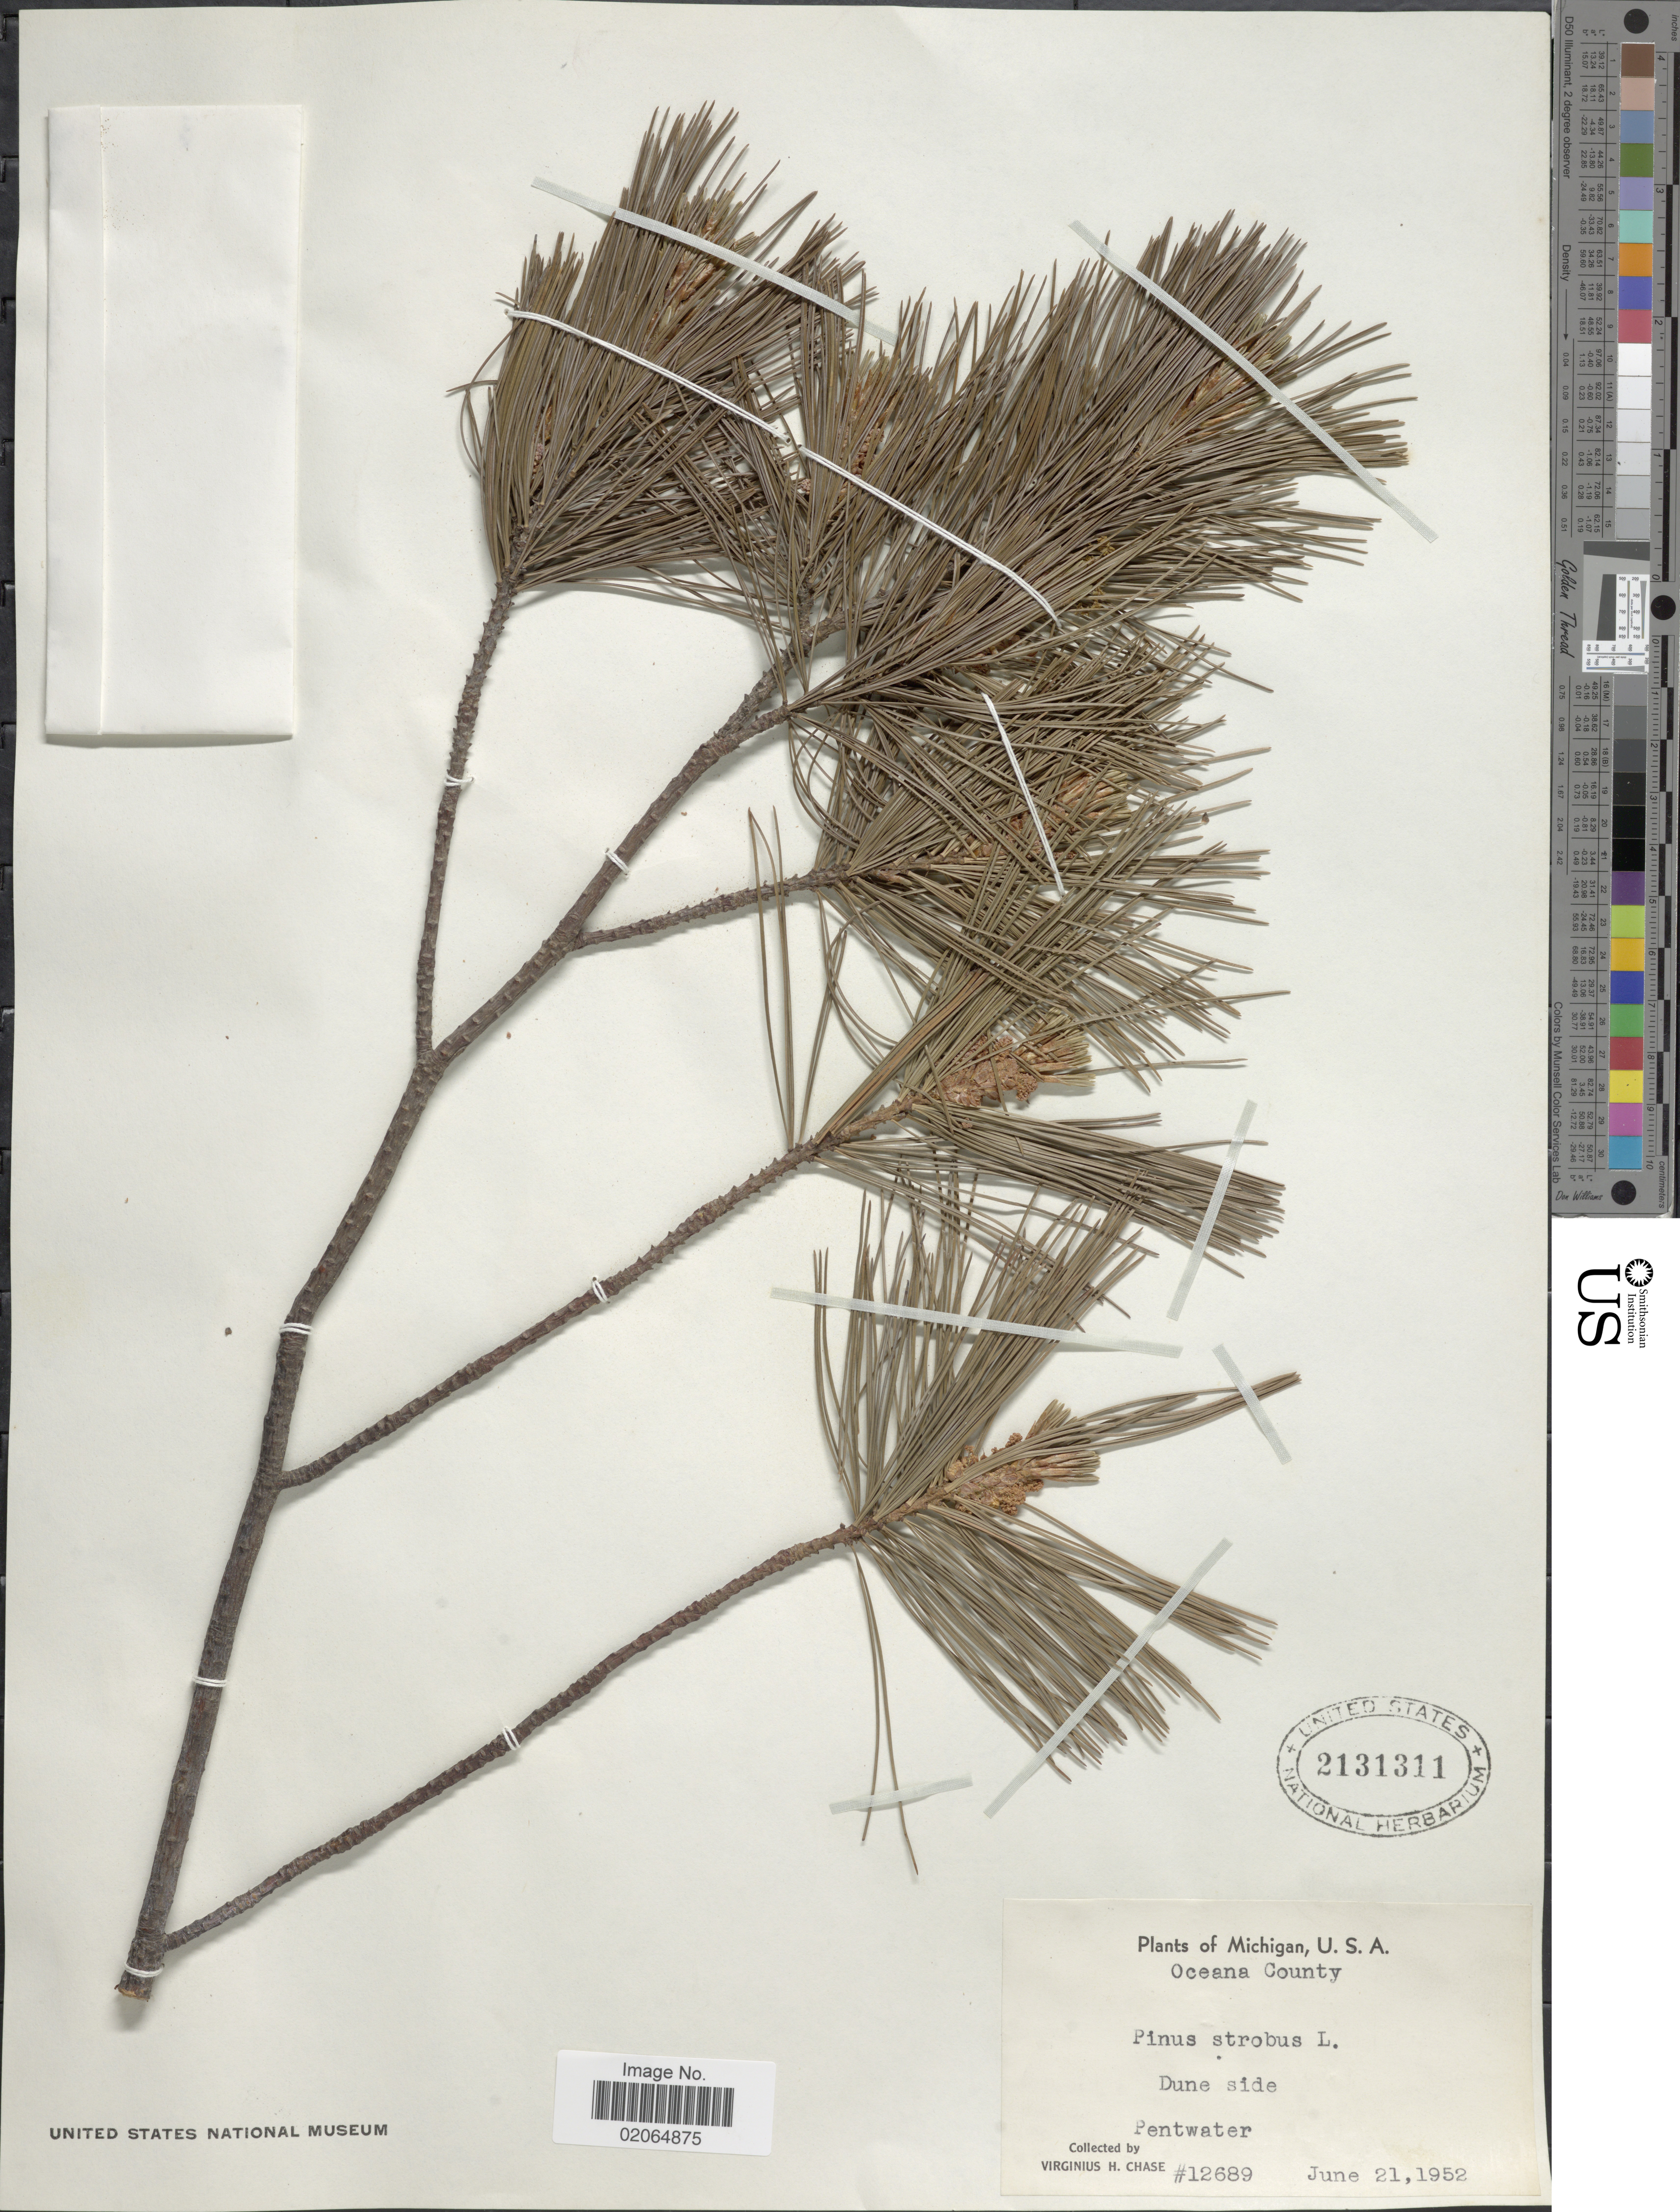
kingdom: Plantae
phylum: Tracheophyta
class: Pinopsida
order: Pinales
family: Pinaceae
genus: Pinus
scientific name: Pinus strobus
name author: L.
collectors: V. H. Chase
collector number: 12689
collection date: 1952-06-21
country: United States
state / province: Michigan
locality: Oceana County, Pentwater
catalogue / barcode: US 2131311